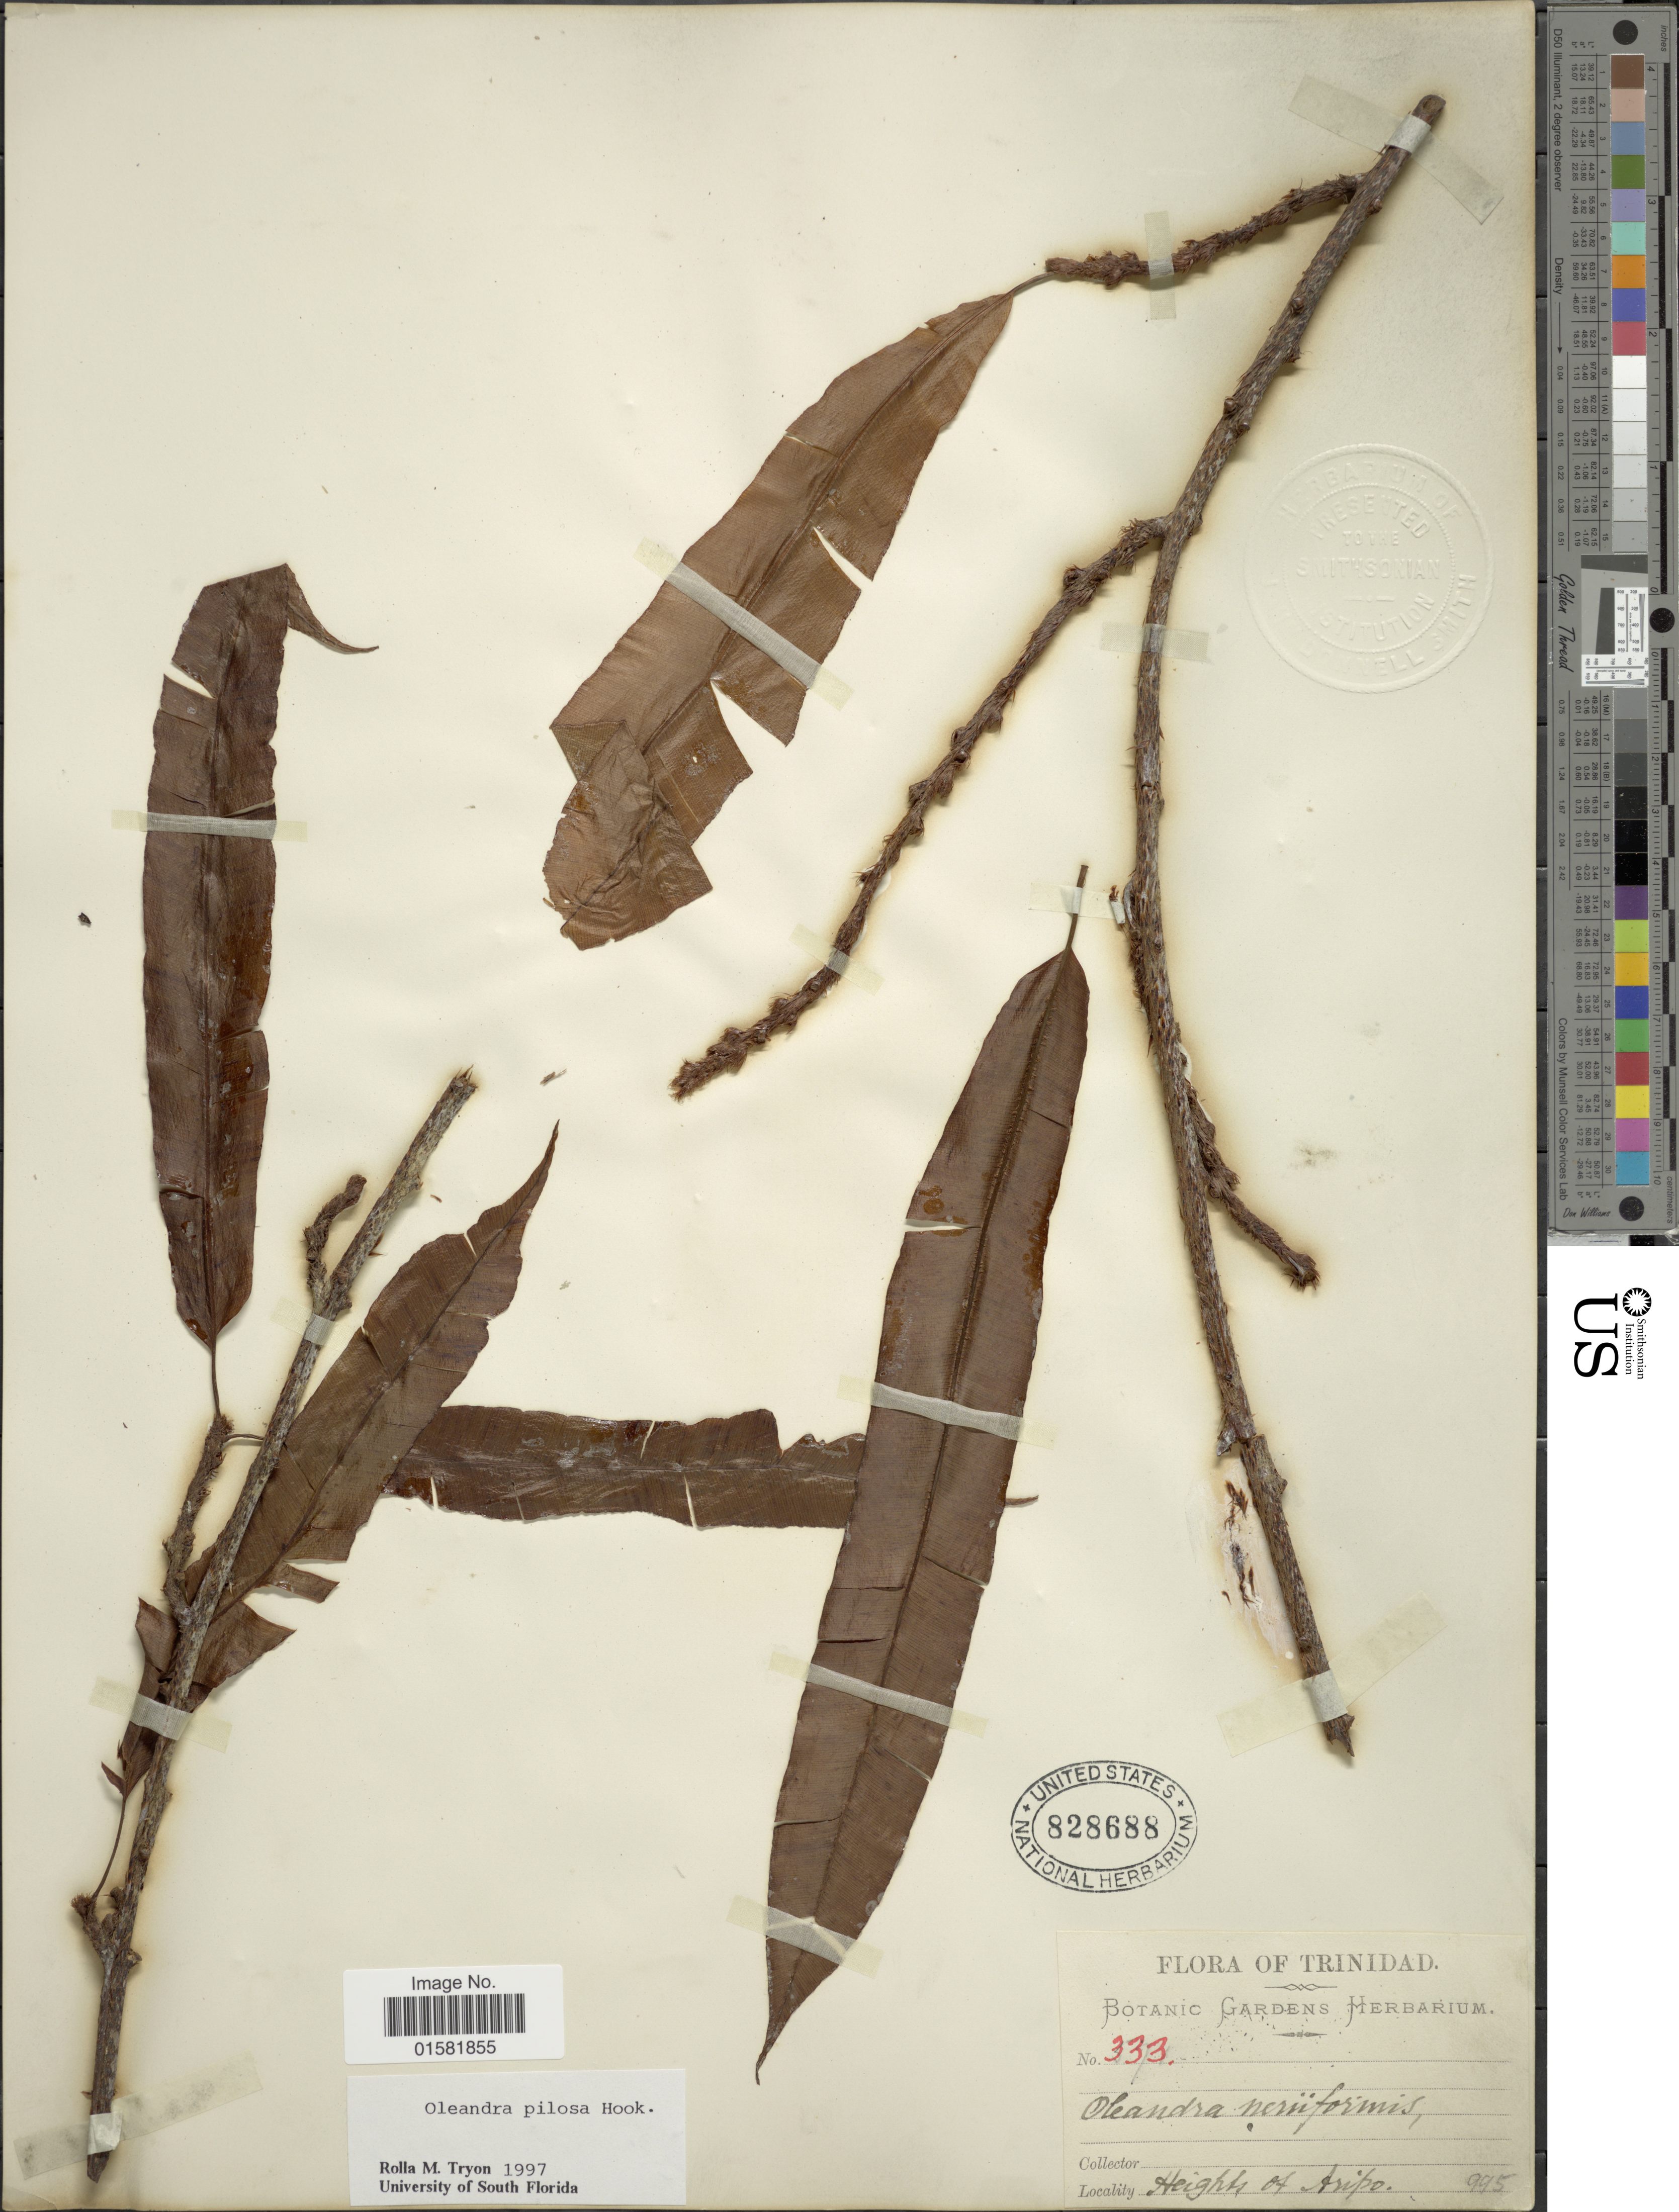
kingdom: Plantae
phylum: Tracheophyta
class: Polypodiopsida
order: Polypodiales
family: Oleandraceae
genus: Oleandra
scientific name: Oleandra pilosa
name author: Hook.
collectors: Botanic Gardens Herbarium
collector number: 333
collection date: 1995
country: Trinidad and Tobago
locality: Trinidad, Heights of Aripo.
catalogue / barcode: US 828688